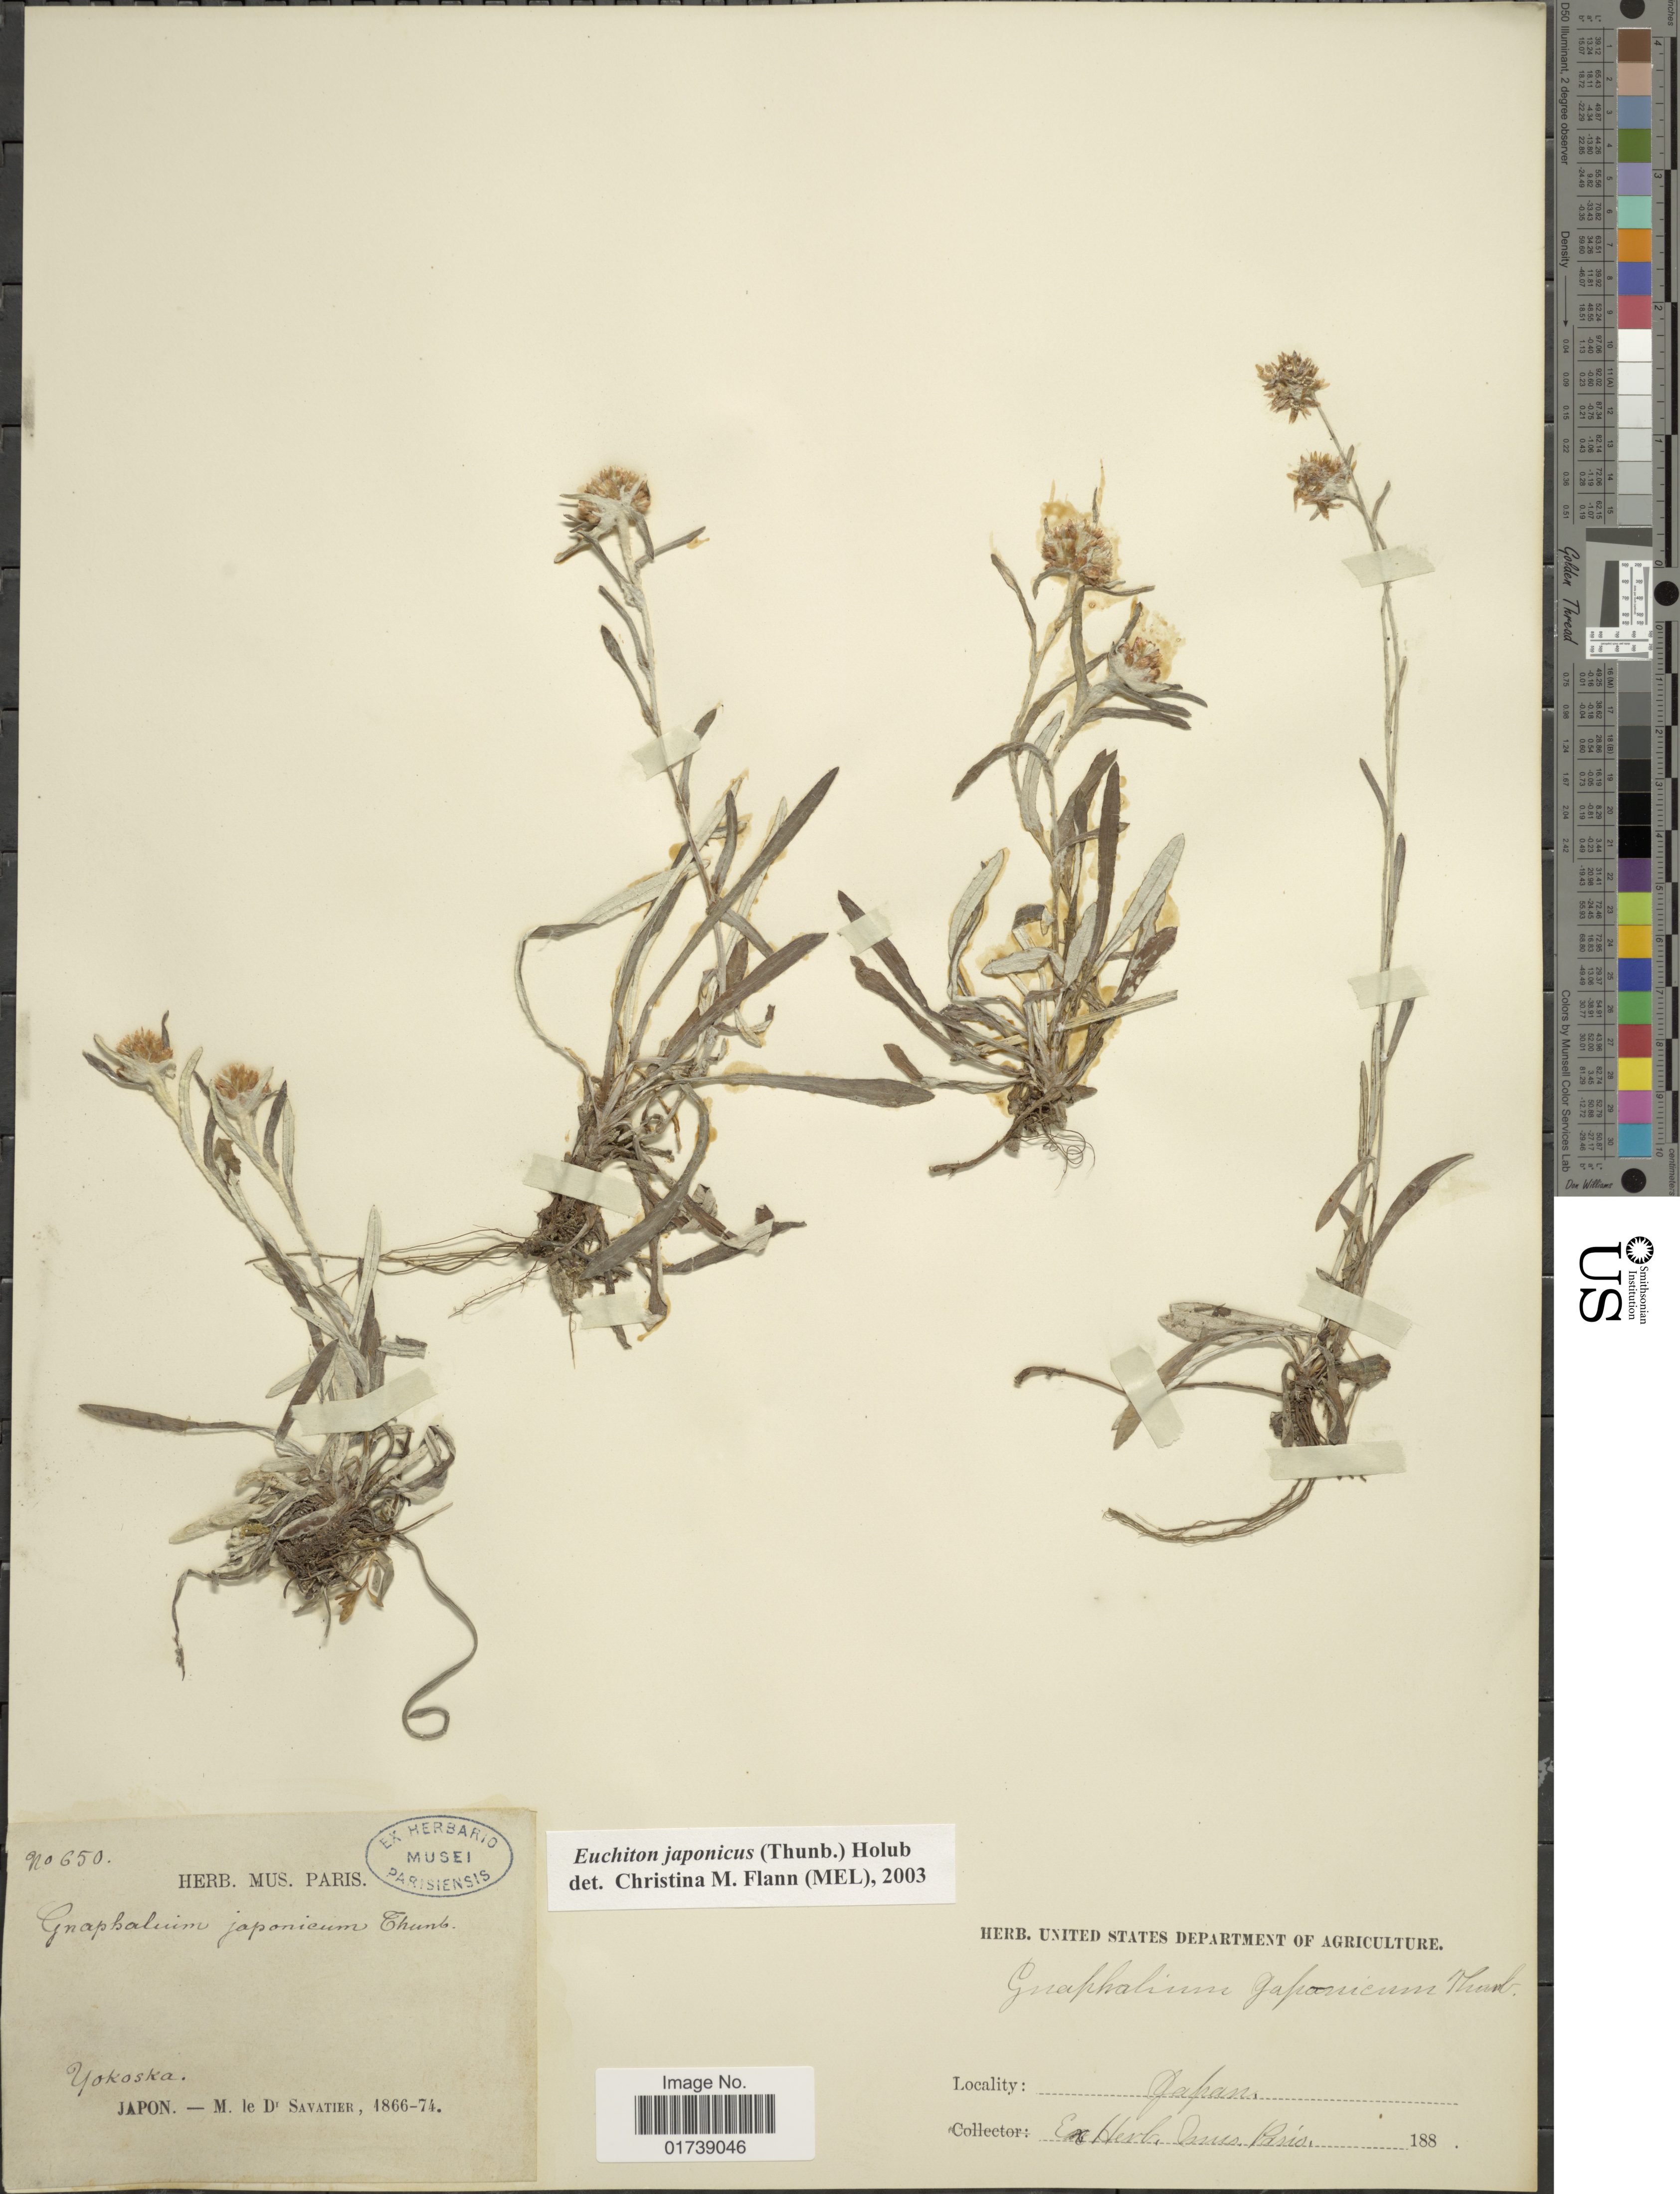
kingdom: Plantae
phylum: Tracheophyta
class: Magnoliopsida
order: Asterales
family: Asteraceae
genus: Euchiton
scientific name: Euchiton japonicus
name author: (Thunb.) Anderb.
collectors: M. Savatier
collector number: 650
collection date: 1866/1876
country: Japan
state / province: Kanagawa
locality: Yokoska